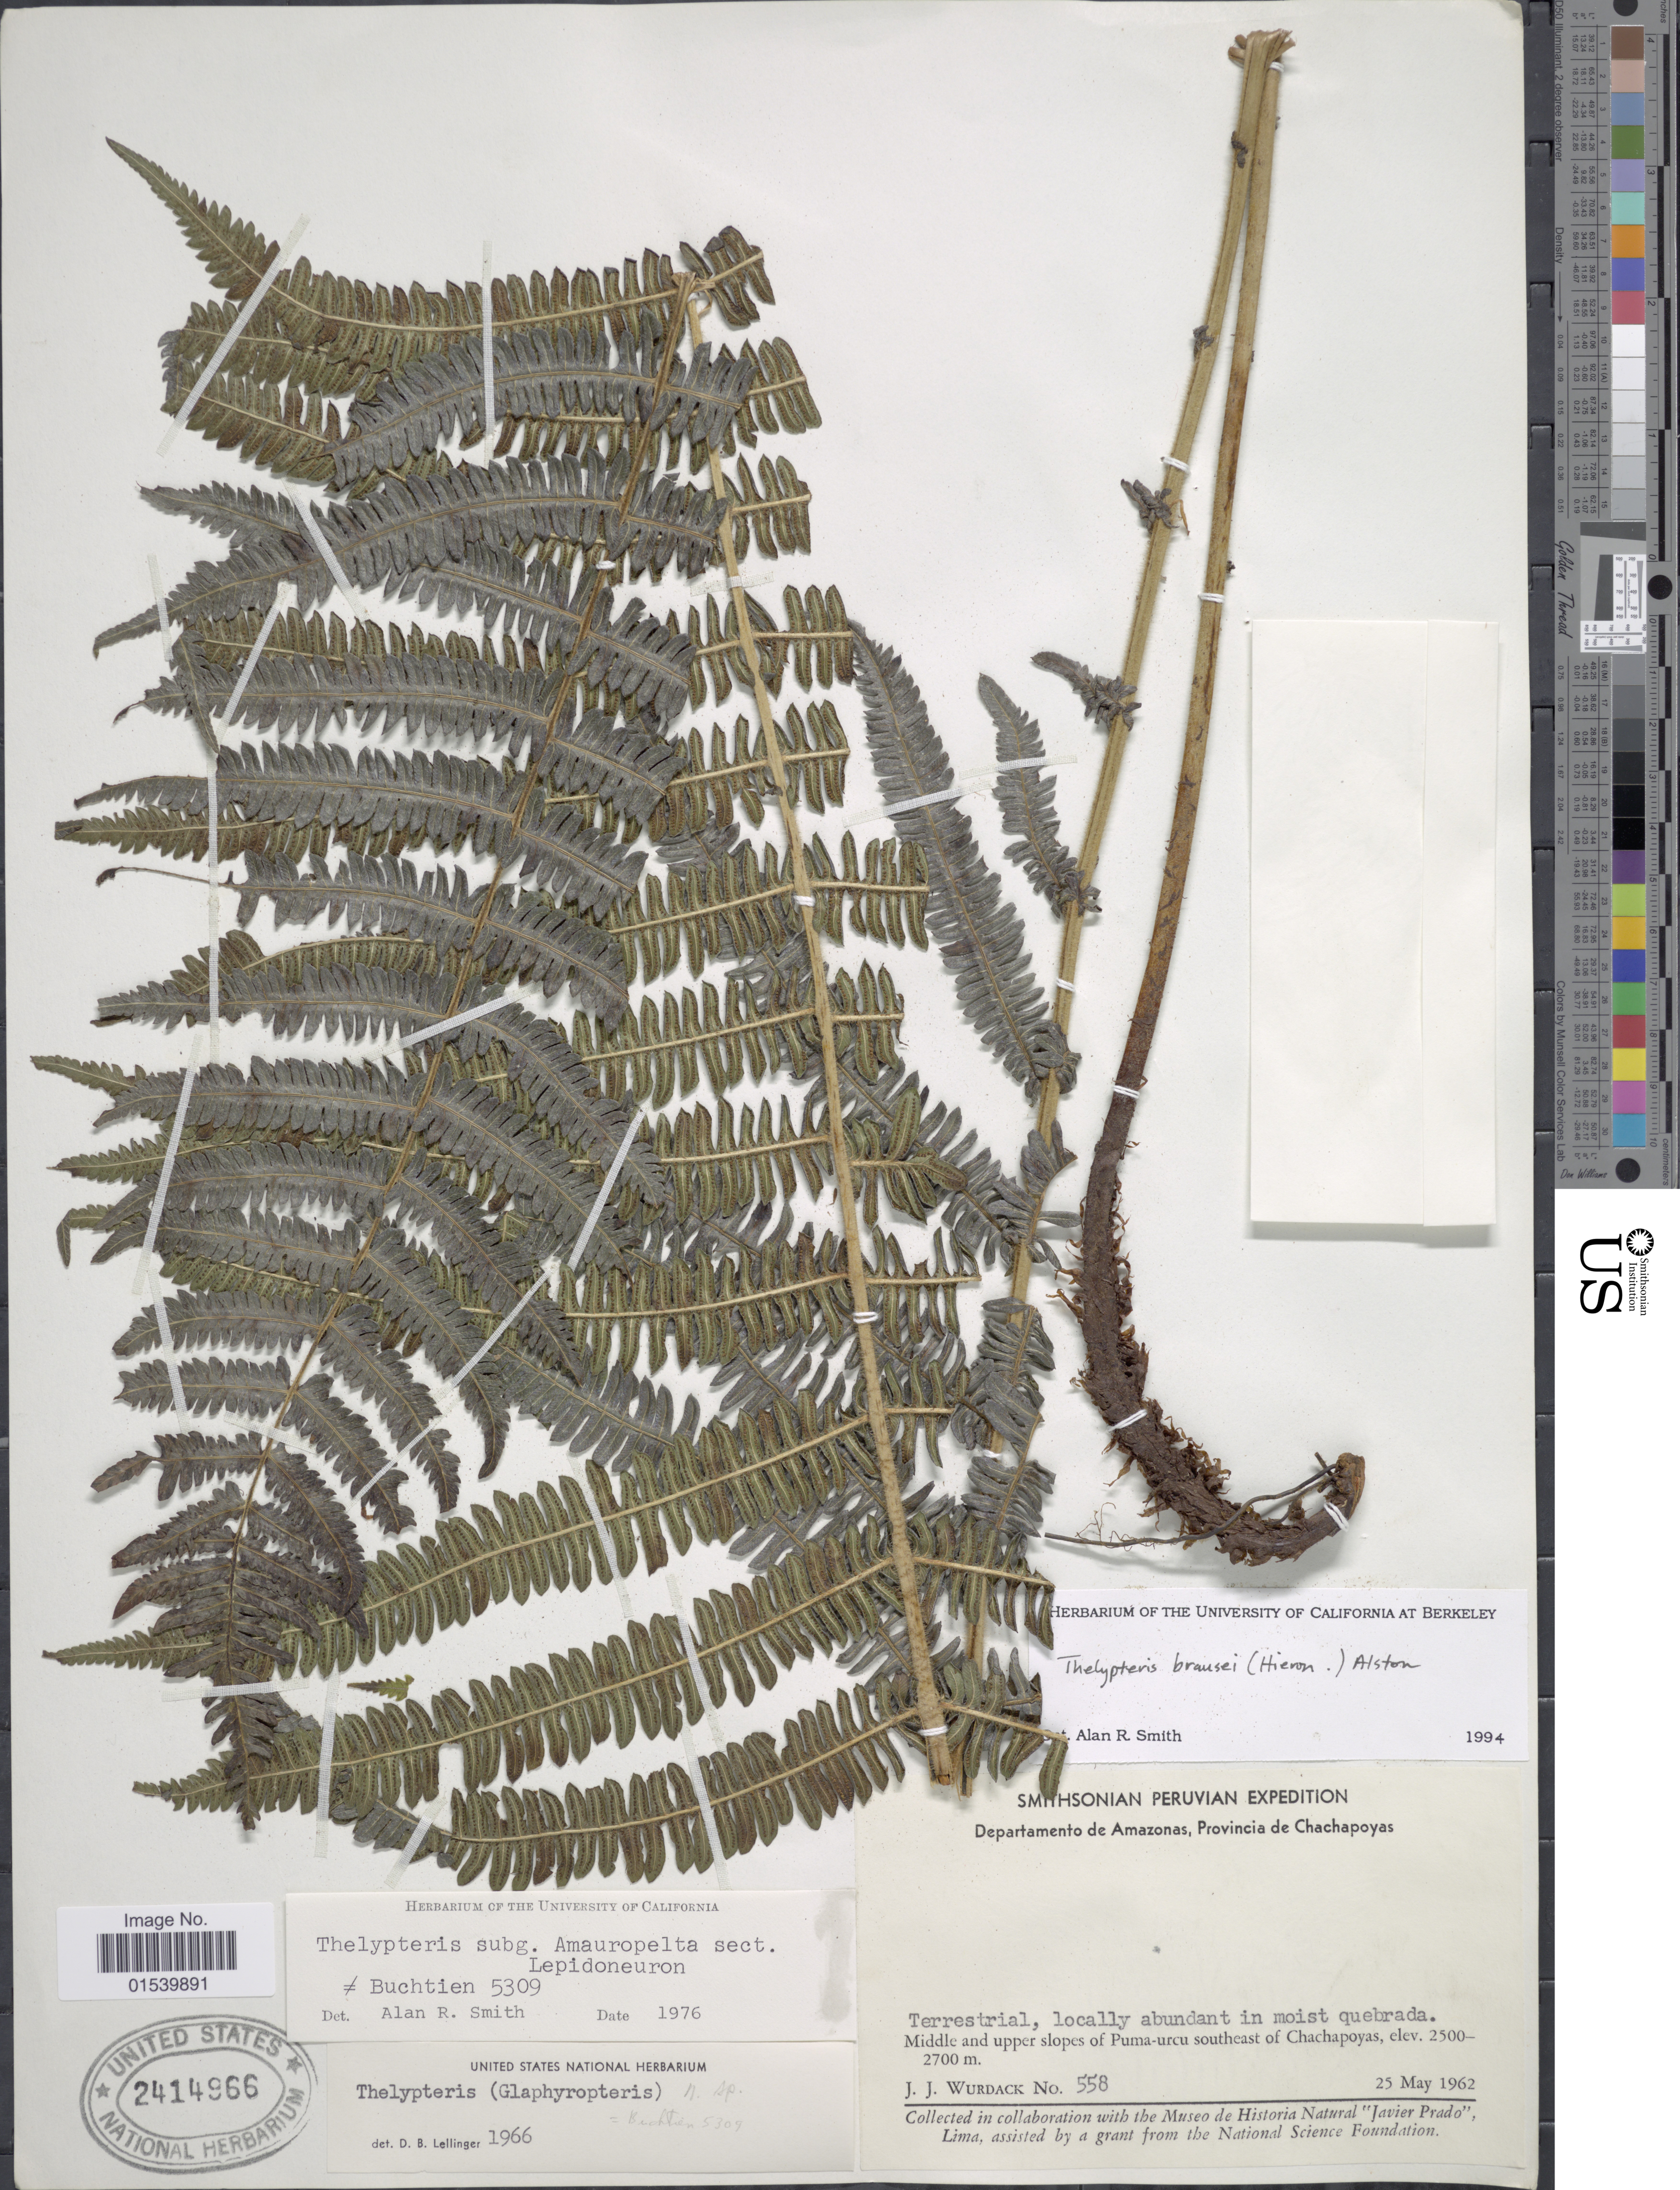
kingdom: Plantae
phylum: Tracheophyta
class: Polypodiopsida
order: Polypodiales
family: Thelypteridaceae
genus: Amauropelta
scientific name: Amauropelta brausei (Hieron.) comb. nov., ined. 2015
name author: (Hieron.)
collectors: J. J. Wurdack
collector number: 558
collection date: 1962-05-25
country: Peru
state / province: Amazonas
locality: Departamento de Amzaonas, provincia de Chachapoyas, Middle and upper slopes of puma-uccu southeast of Chachapoyas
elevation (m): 2500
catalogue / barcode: US 2414966